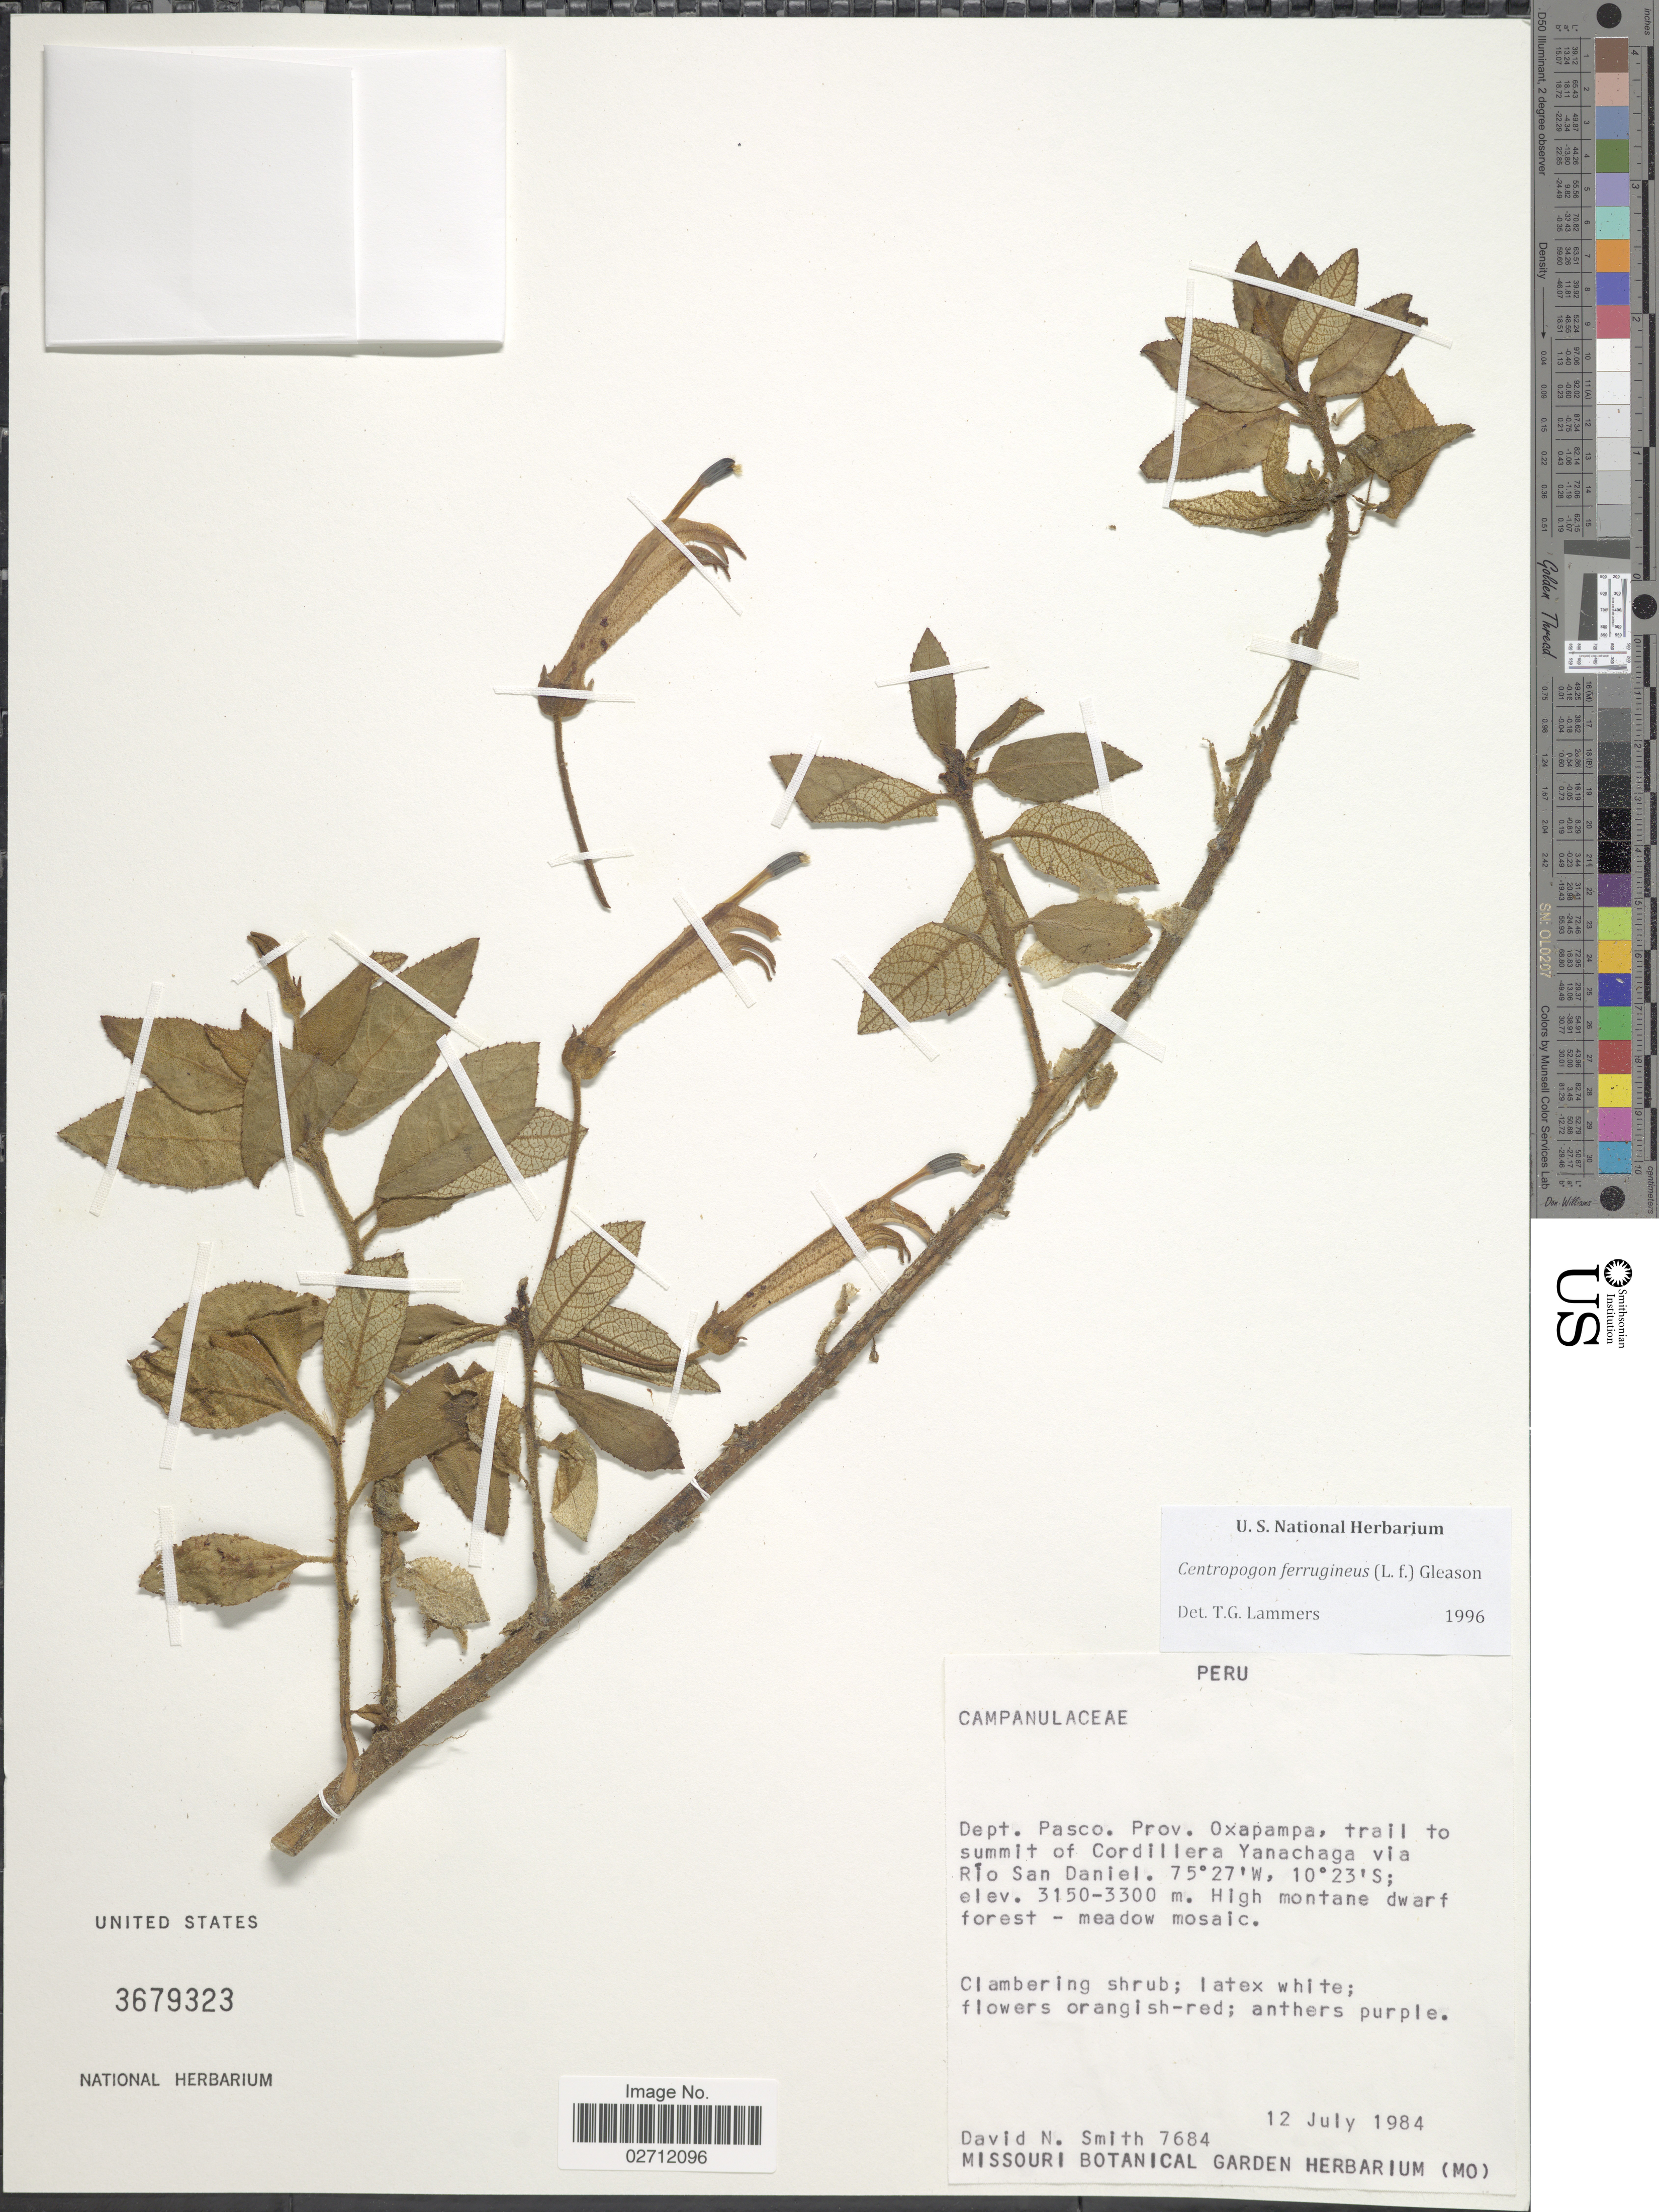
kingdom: Plantae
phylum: Tracheophyta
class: Magnoliopsida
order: Asterales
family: Campanulaceae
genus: Centropogon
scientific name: Centropogon ferrugineus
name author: (L. f.) Gleason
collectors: D. Smith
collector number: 7684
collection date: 1984-07-12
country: Peru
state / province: Pasco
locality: Prov. Oxapampa, trail to summit of Cordillera Yanachaga via Rio San Daniel.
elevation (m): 3150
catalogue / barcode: US 2679323